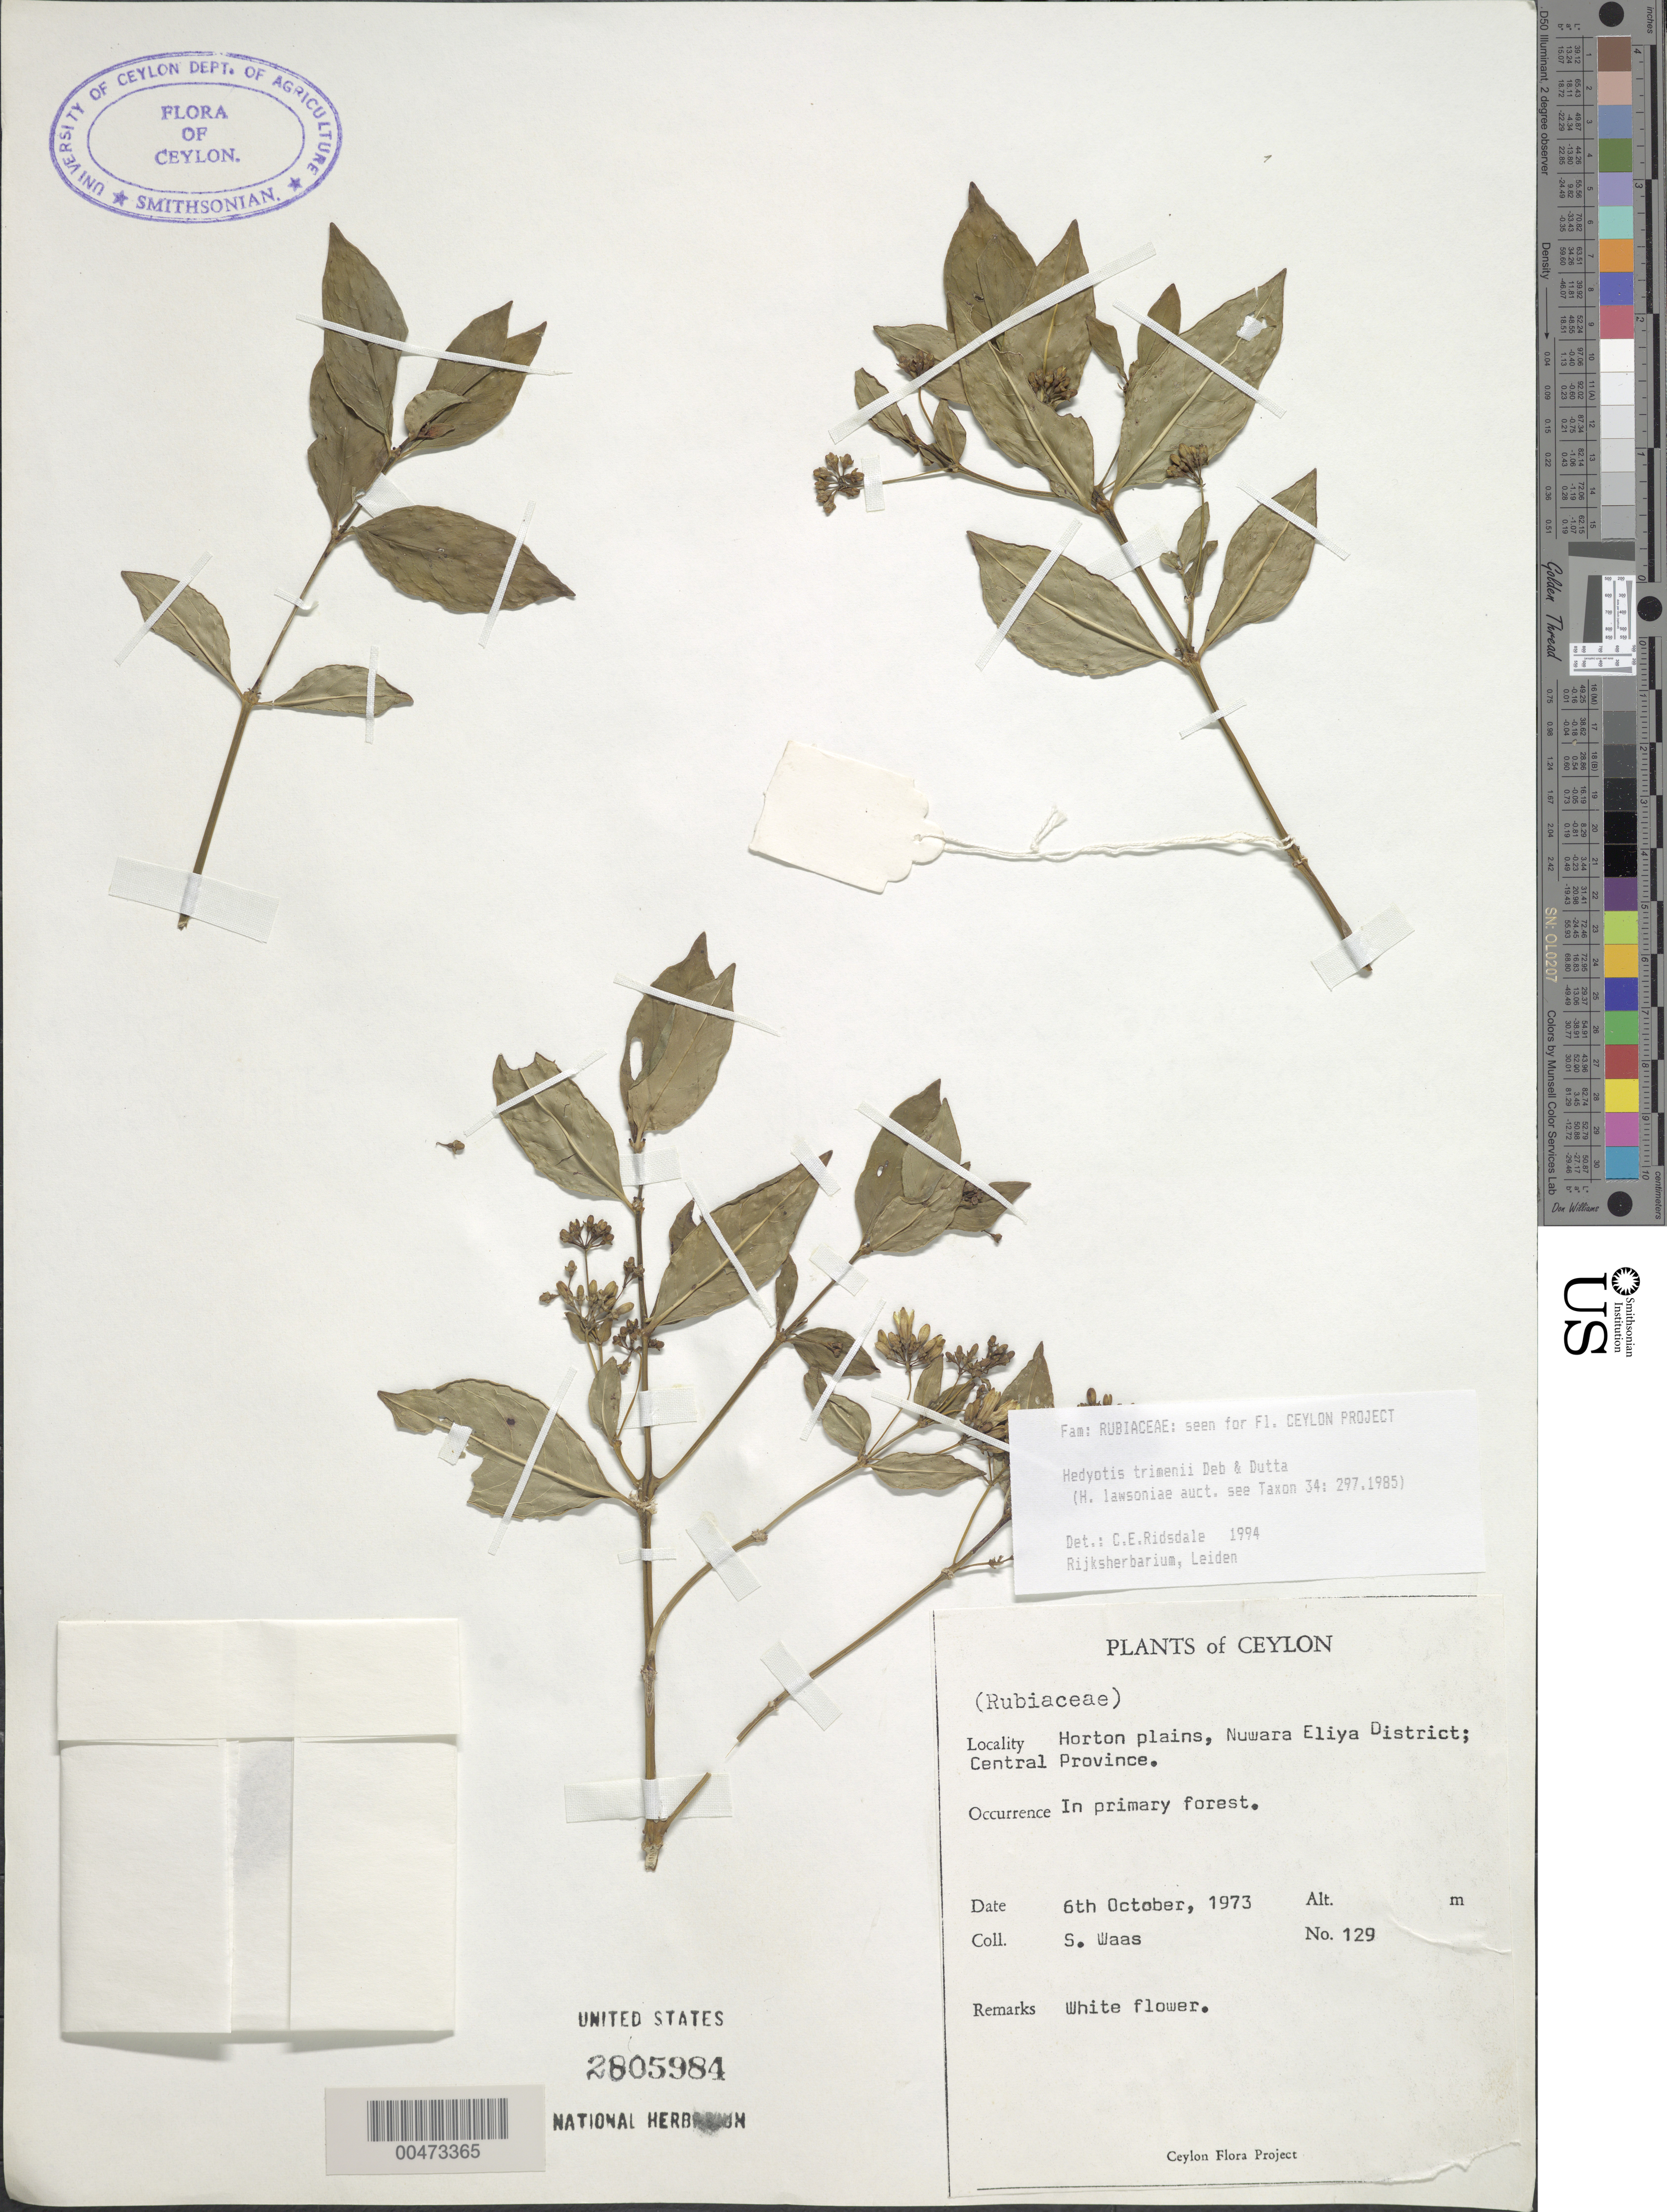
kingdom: Plantae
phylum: Tracheophyta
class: Magnoliopsida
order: Gentianales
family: Rubiaceae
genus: Hedyotis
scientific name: Hedyotis trimenii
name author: Deb & R. Dutta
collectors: S. Waas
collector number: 129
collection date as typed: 06 Oct 1973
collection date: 1973-10-06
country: Sri Lanka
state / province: Central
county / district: Nuwara Eliya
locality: Horton Plains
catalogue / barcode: US 2805984